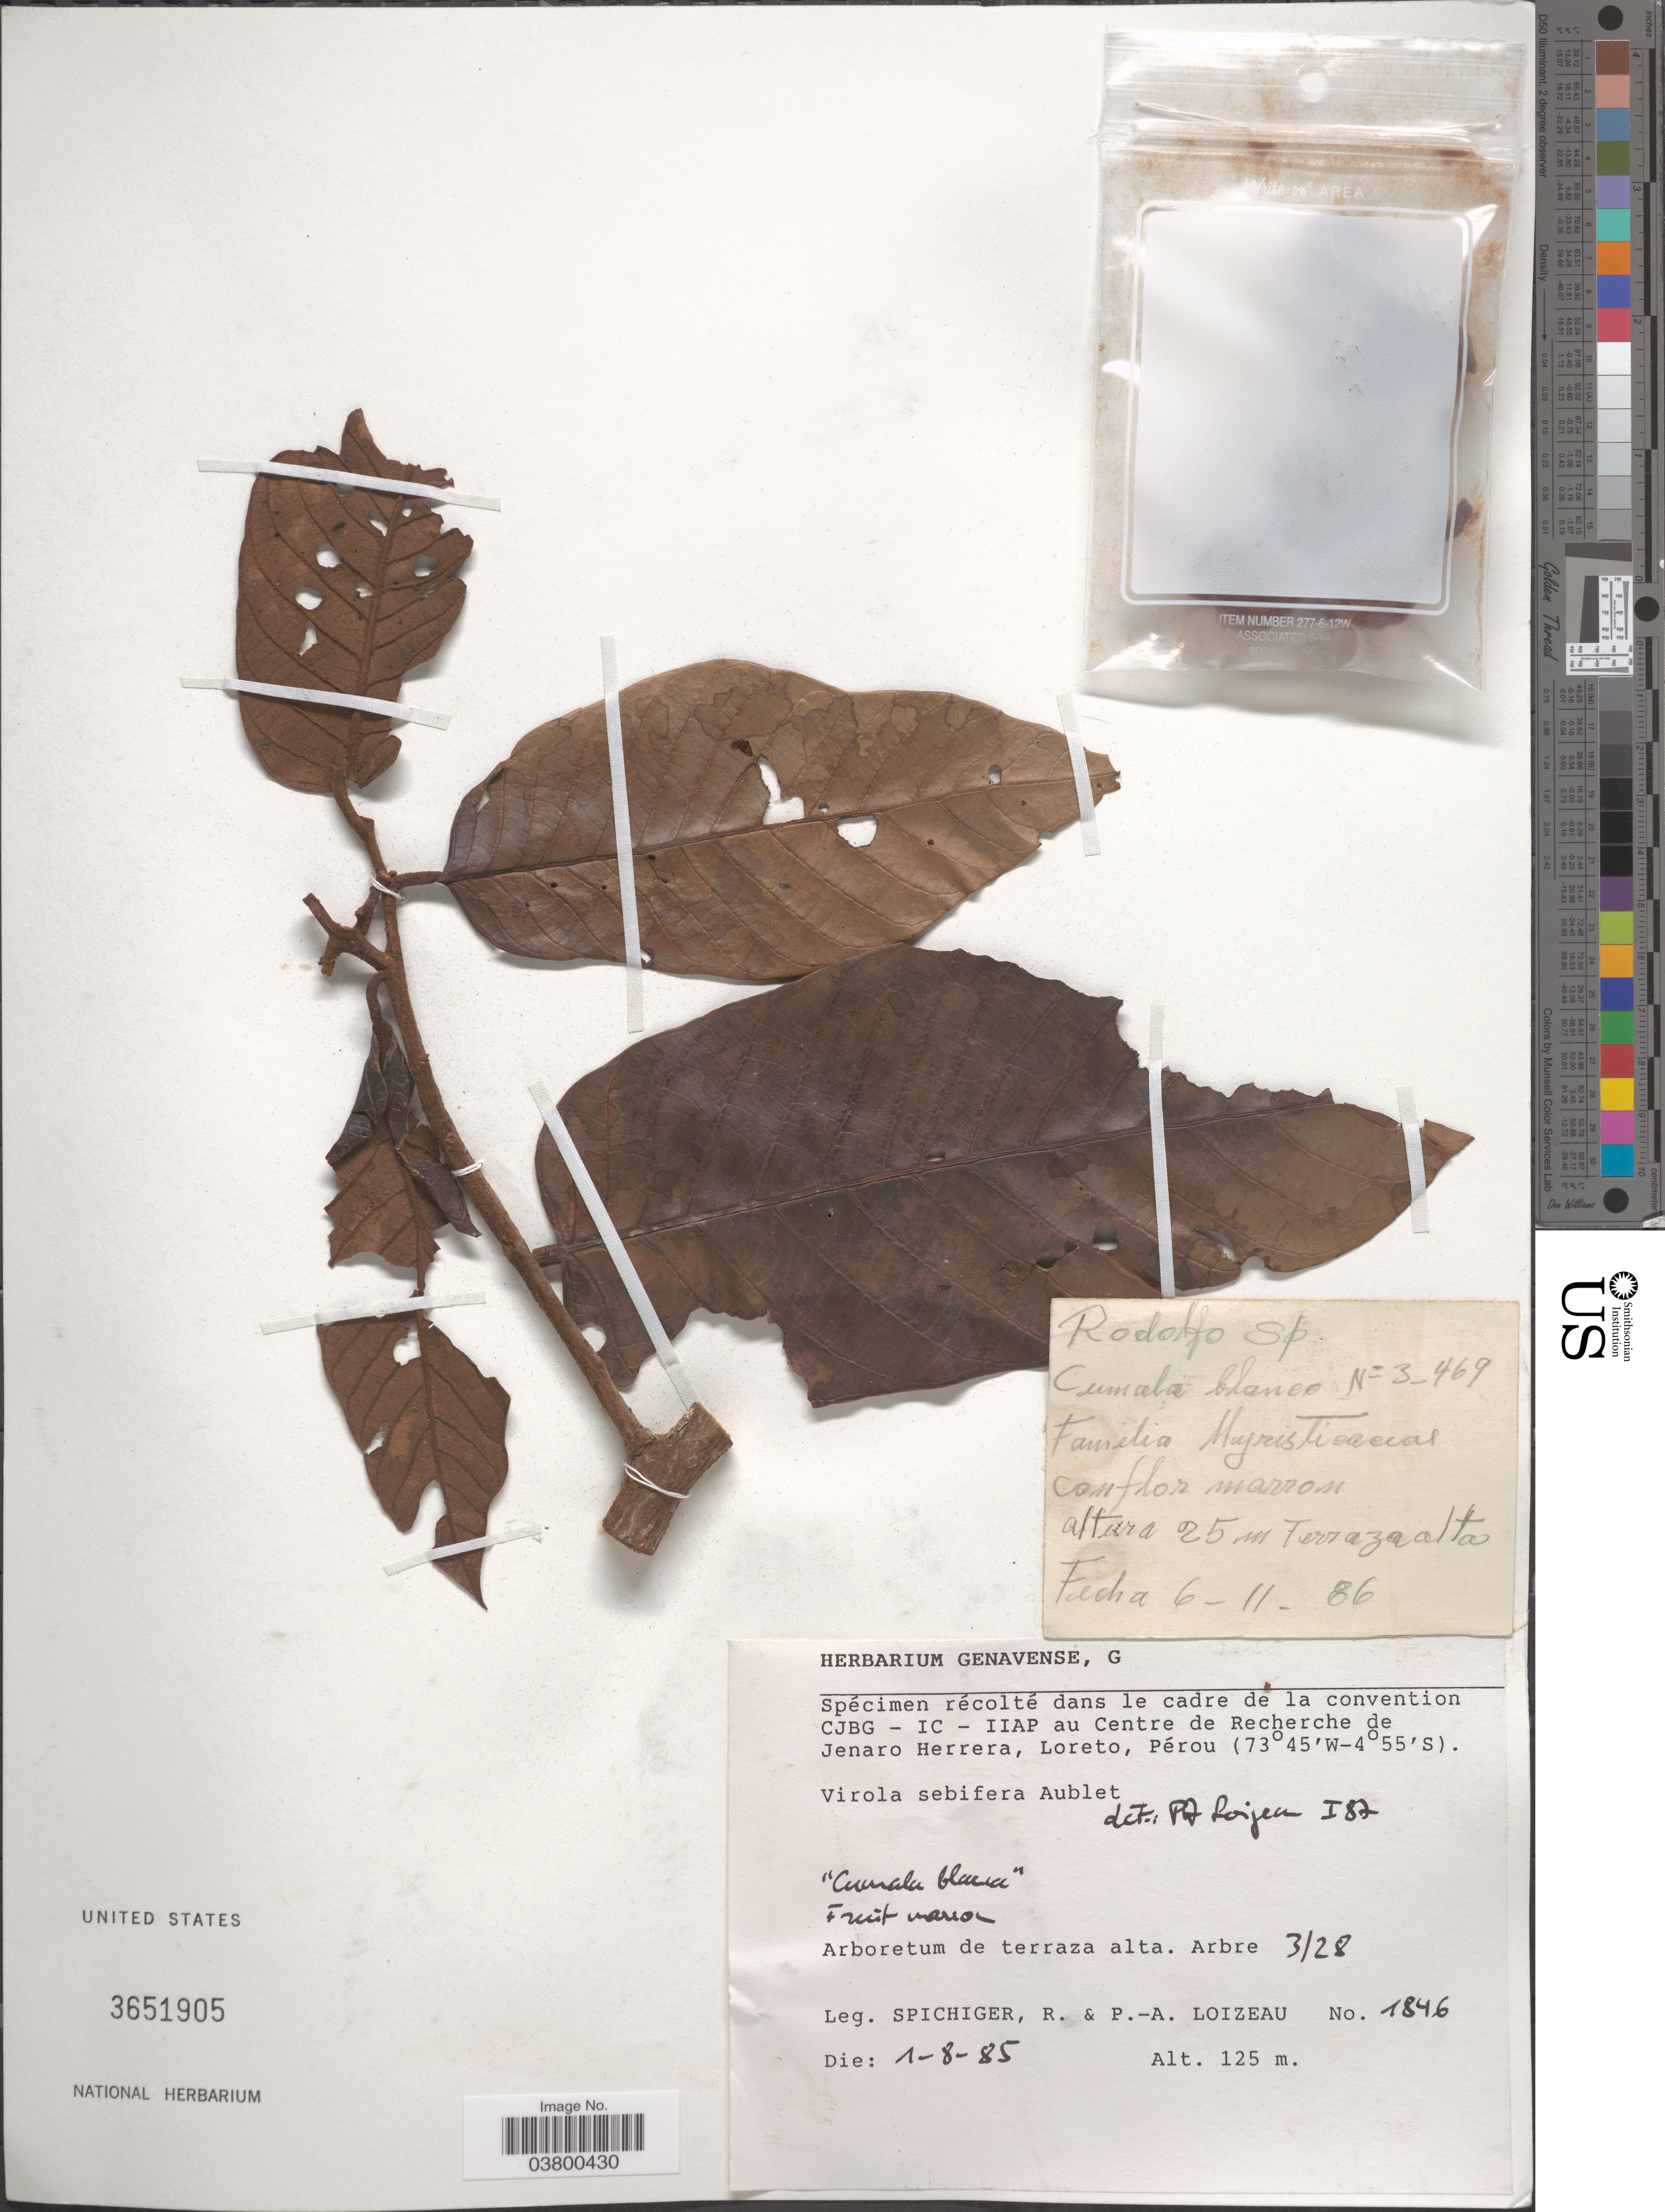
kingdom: Plantae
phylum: Tracheophyta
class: Magnoliopsida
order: Magnoliales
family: Myristicaceae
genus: Virola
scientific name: Virola sebifera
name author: Aubl.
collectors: R. Spichiger & P. Loizeau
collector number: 1846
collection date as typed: Transcribed d/m/y: 1/8/85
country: Peru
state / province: Loreto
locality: Centre de Recherche de Jenaro Herrera, Loreto, Pérou. Arboretum de terraza alta - Arbre 3/28.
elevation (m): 125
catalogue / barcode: US 3651905